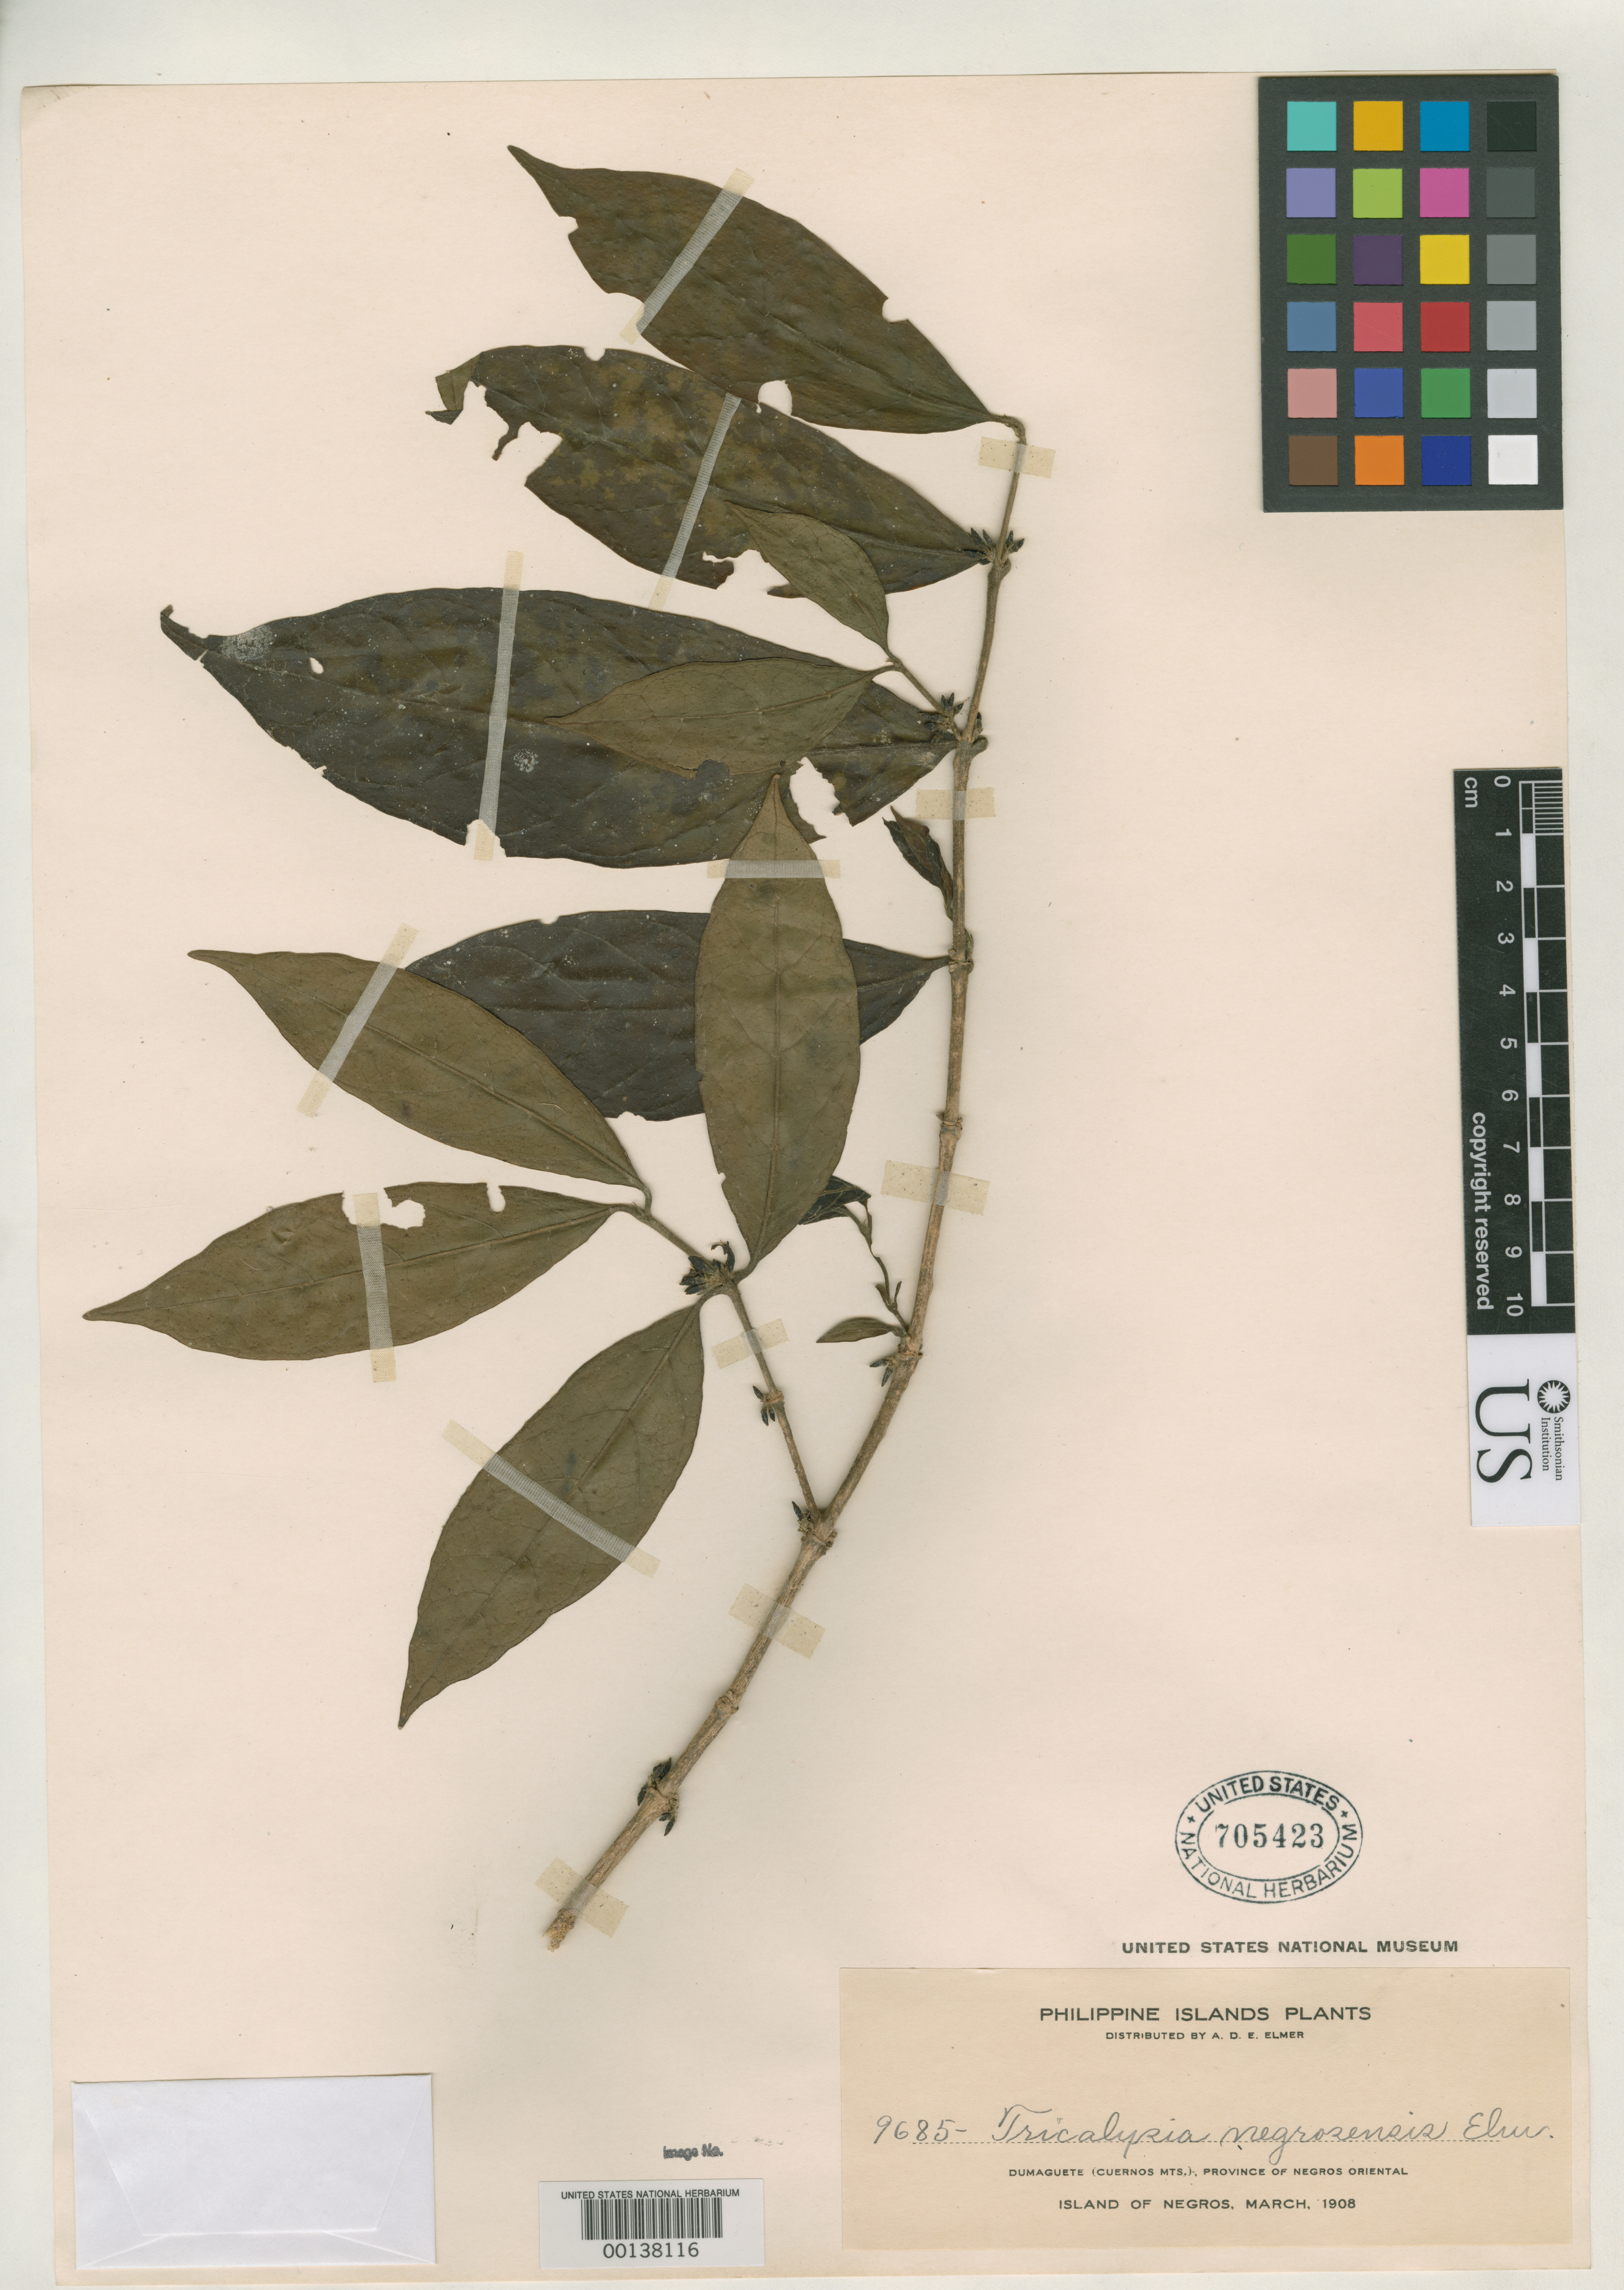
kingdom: Plantae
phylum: Tracheophyta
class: Magnoliopsida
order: Gentianales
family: Rubiaceae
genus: Tricalysia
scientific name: Tricalysia negrosensis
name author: Elmer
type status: Isotype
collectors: A. D. E. Elmer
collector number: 9685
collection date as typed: Mar 1908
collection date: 1908-03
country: Philippines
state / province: Central Visayas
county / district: Negros Oriental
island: Negros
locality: Dumaguete (Cuernos Mts.).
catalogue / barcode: US 705423